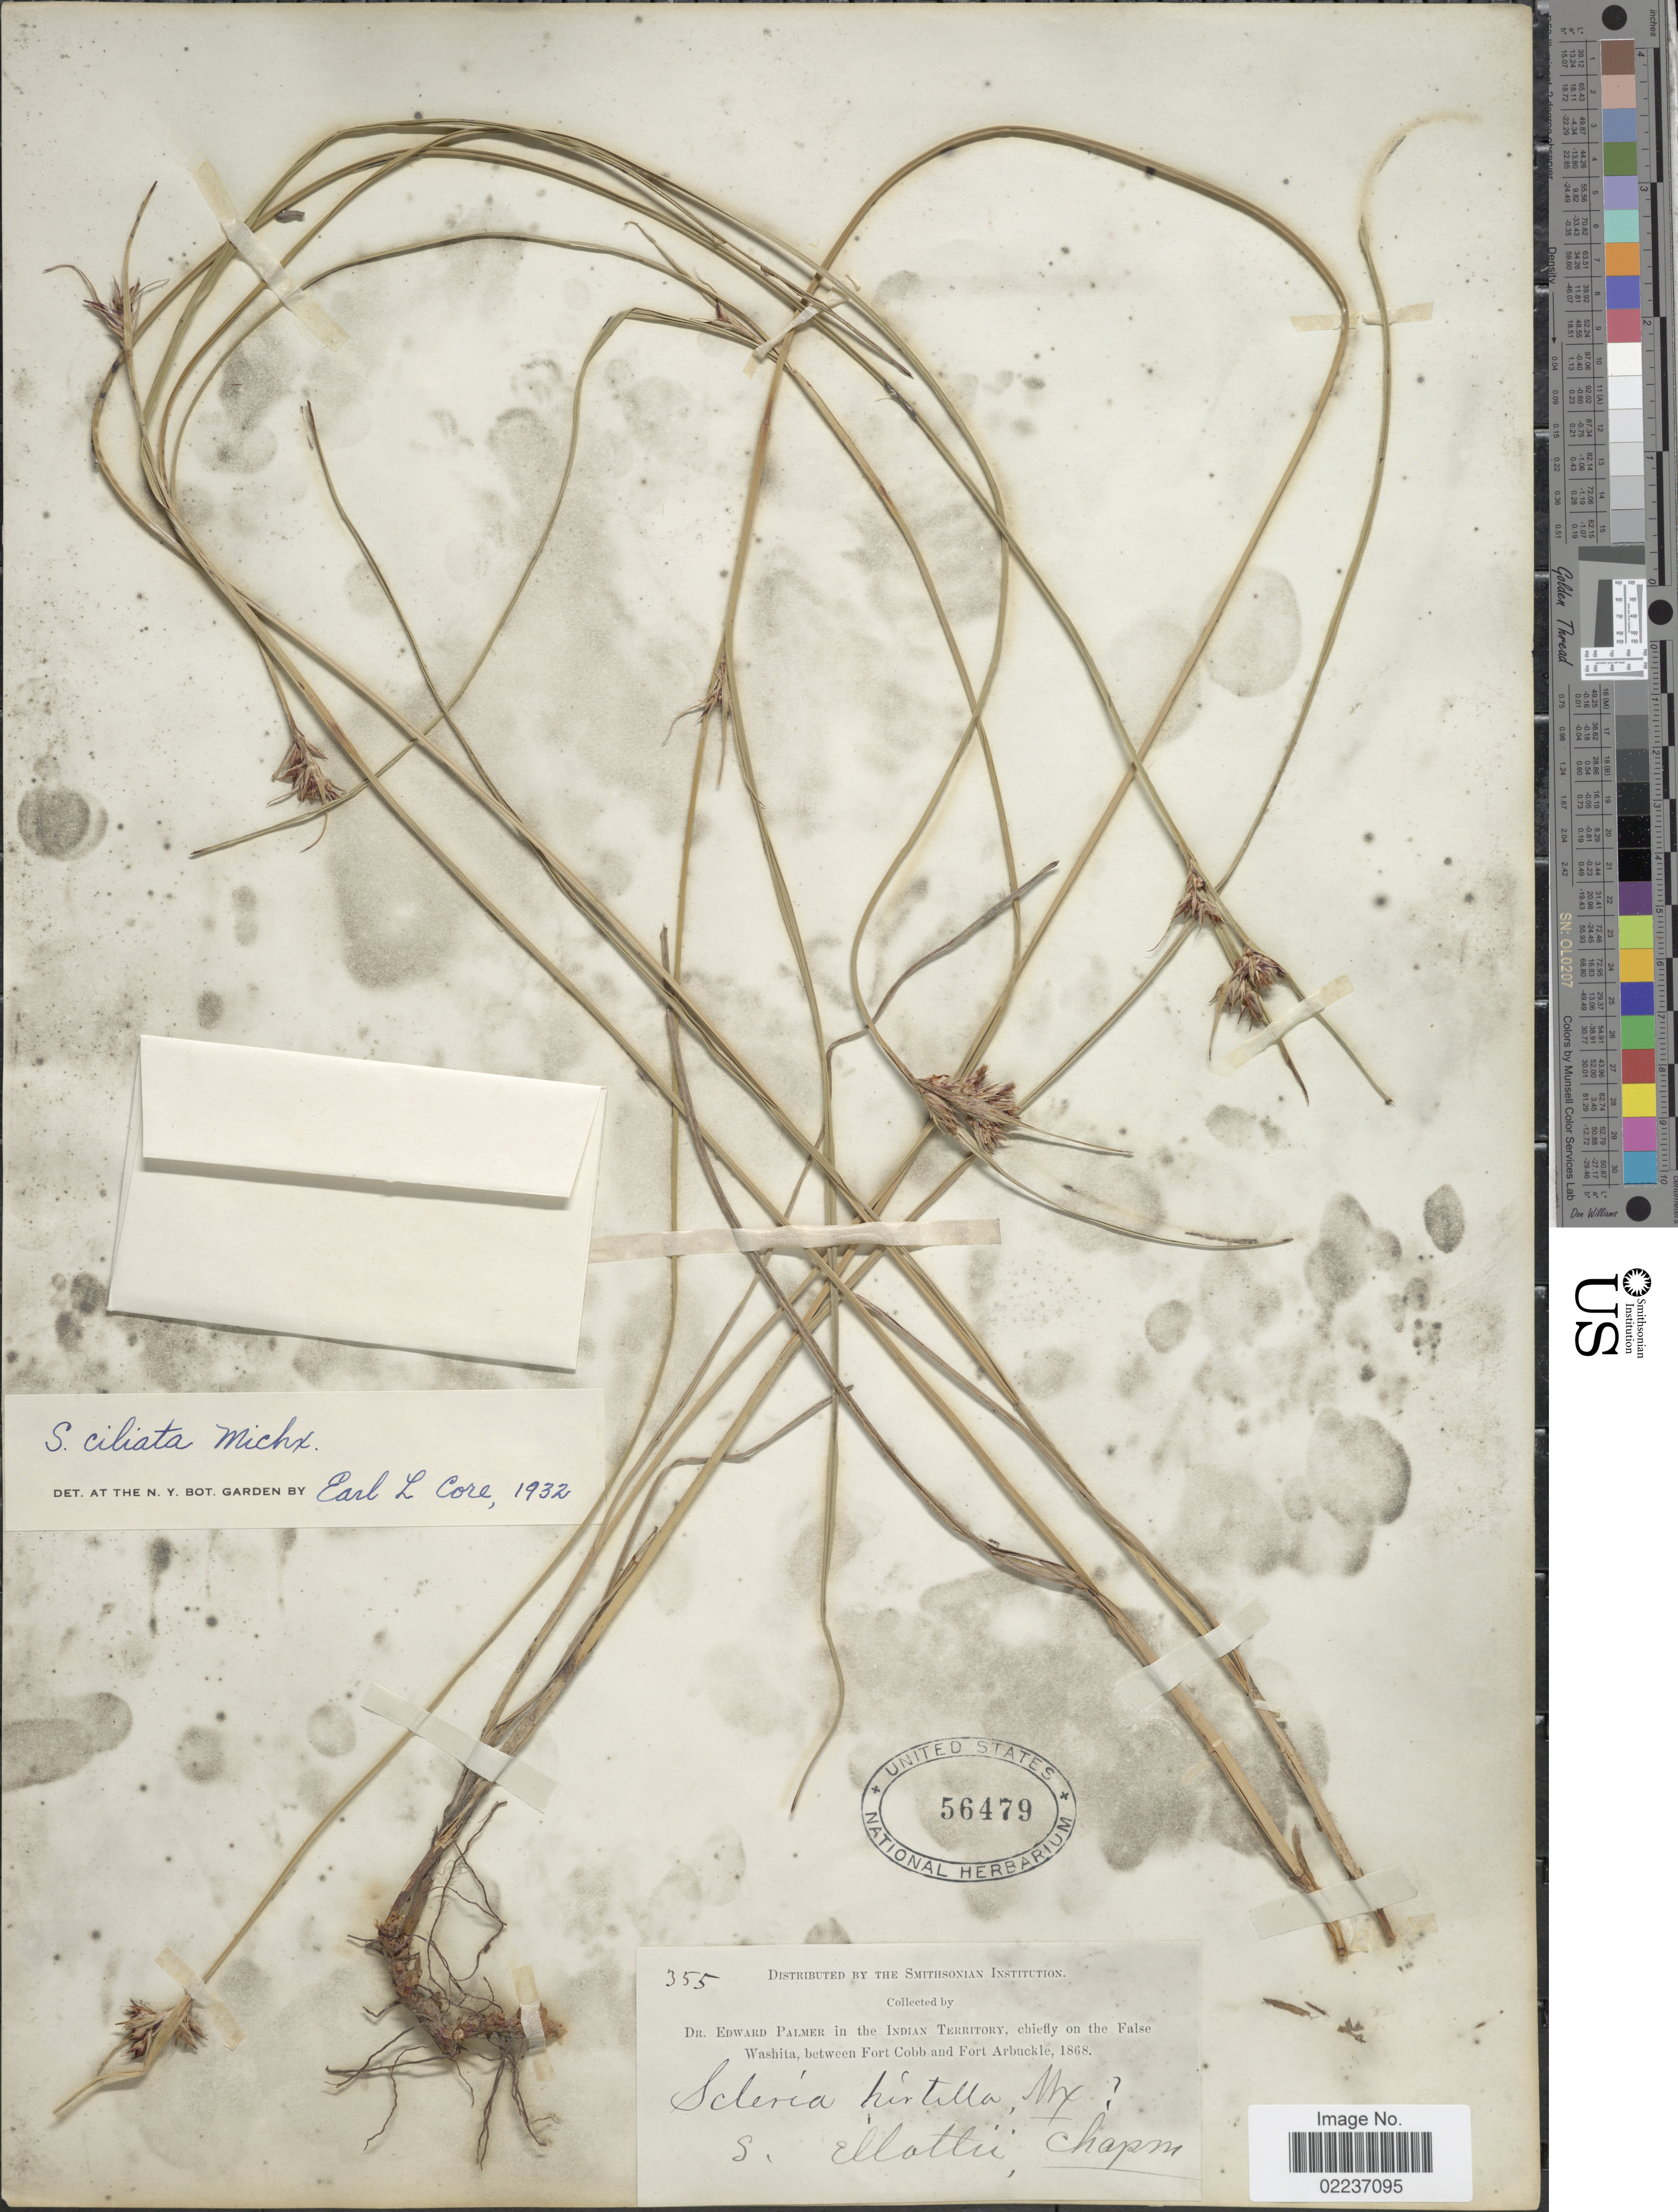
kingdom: Plantae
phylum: Tracheophyta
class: Liliopsida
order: Poales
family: Cyperaceae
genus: Scleria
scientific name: Scleria ciliata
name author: Michx.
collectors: A. Chapman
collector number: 355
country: United States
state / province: Oklahoma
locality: IndianTerritory, chiefly on the False Washita, between Fort Cobb and Fort Arbuckle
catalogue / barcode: US 56479